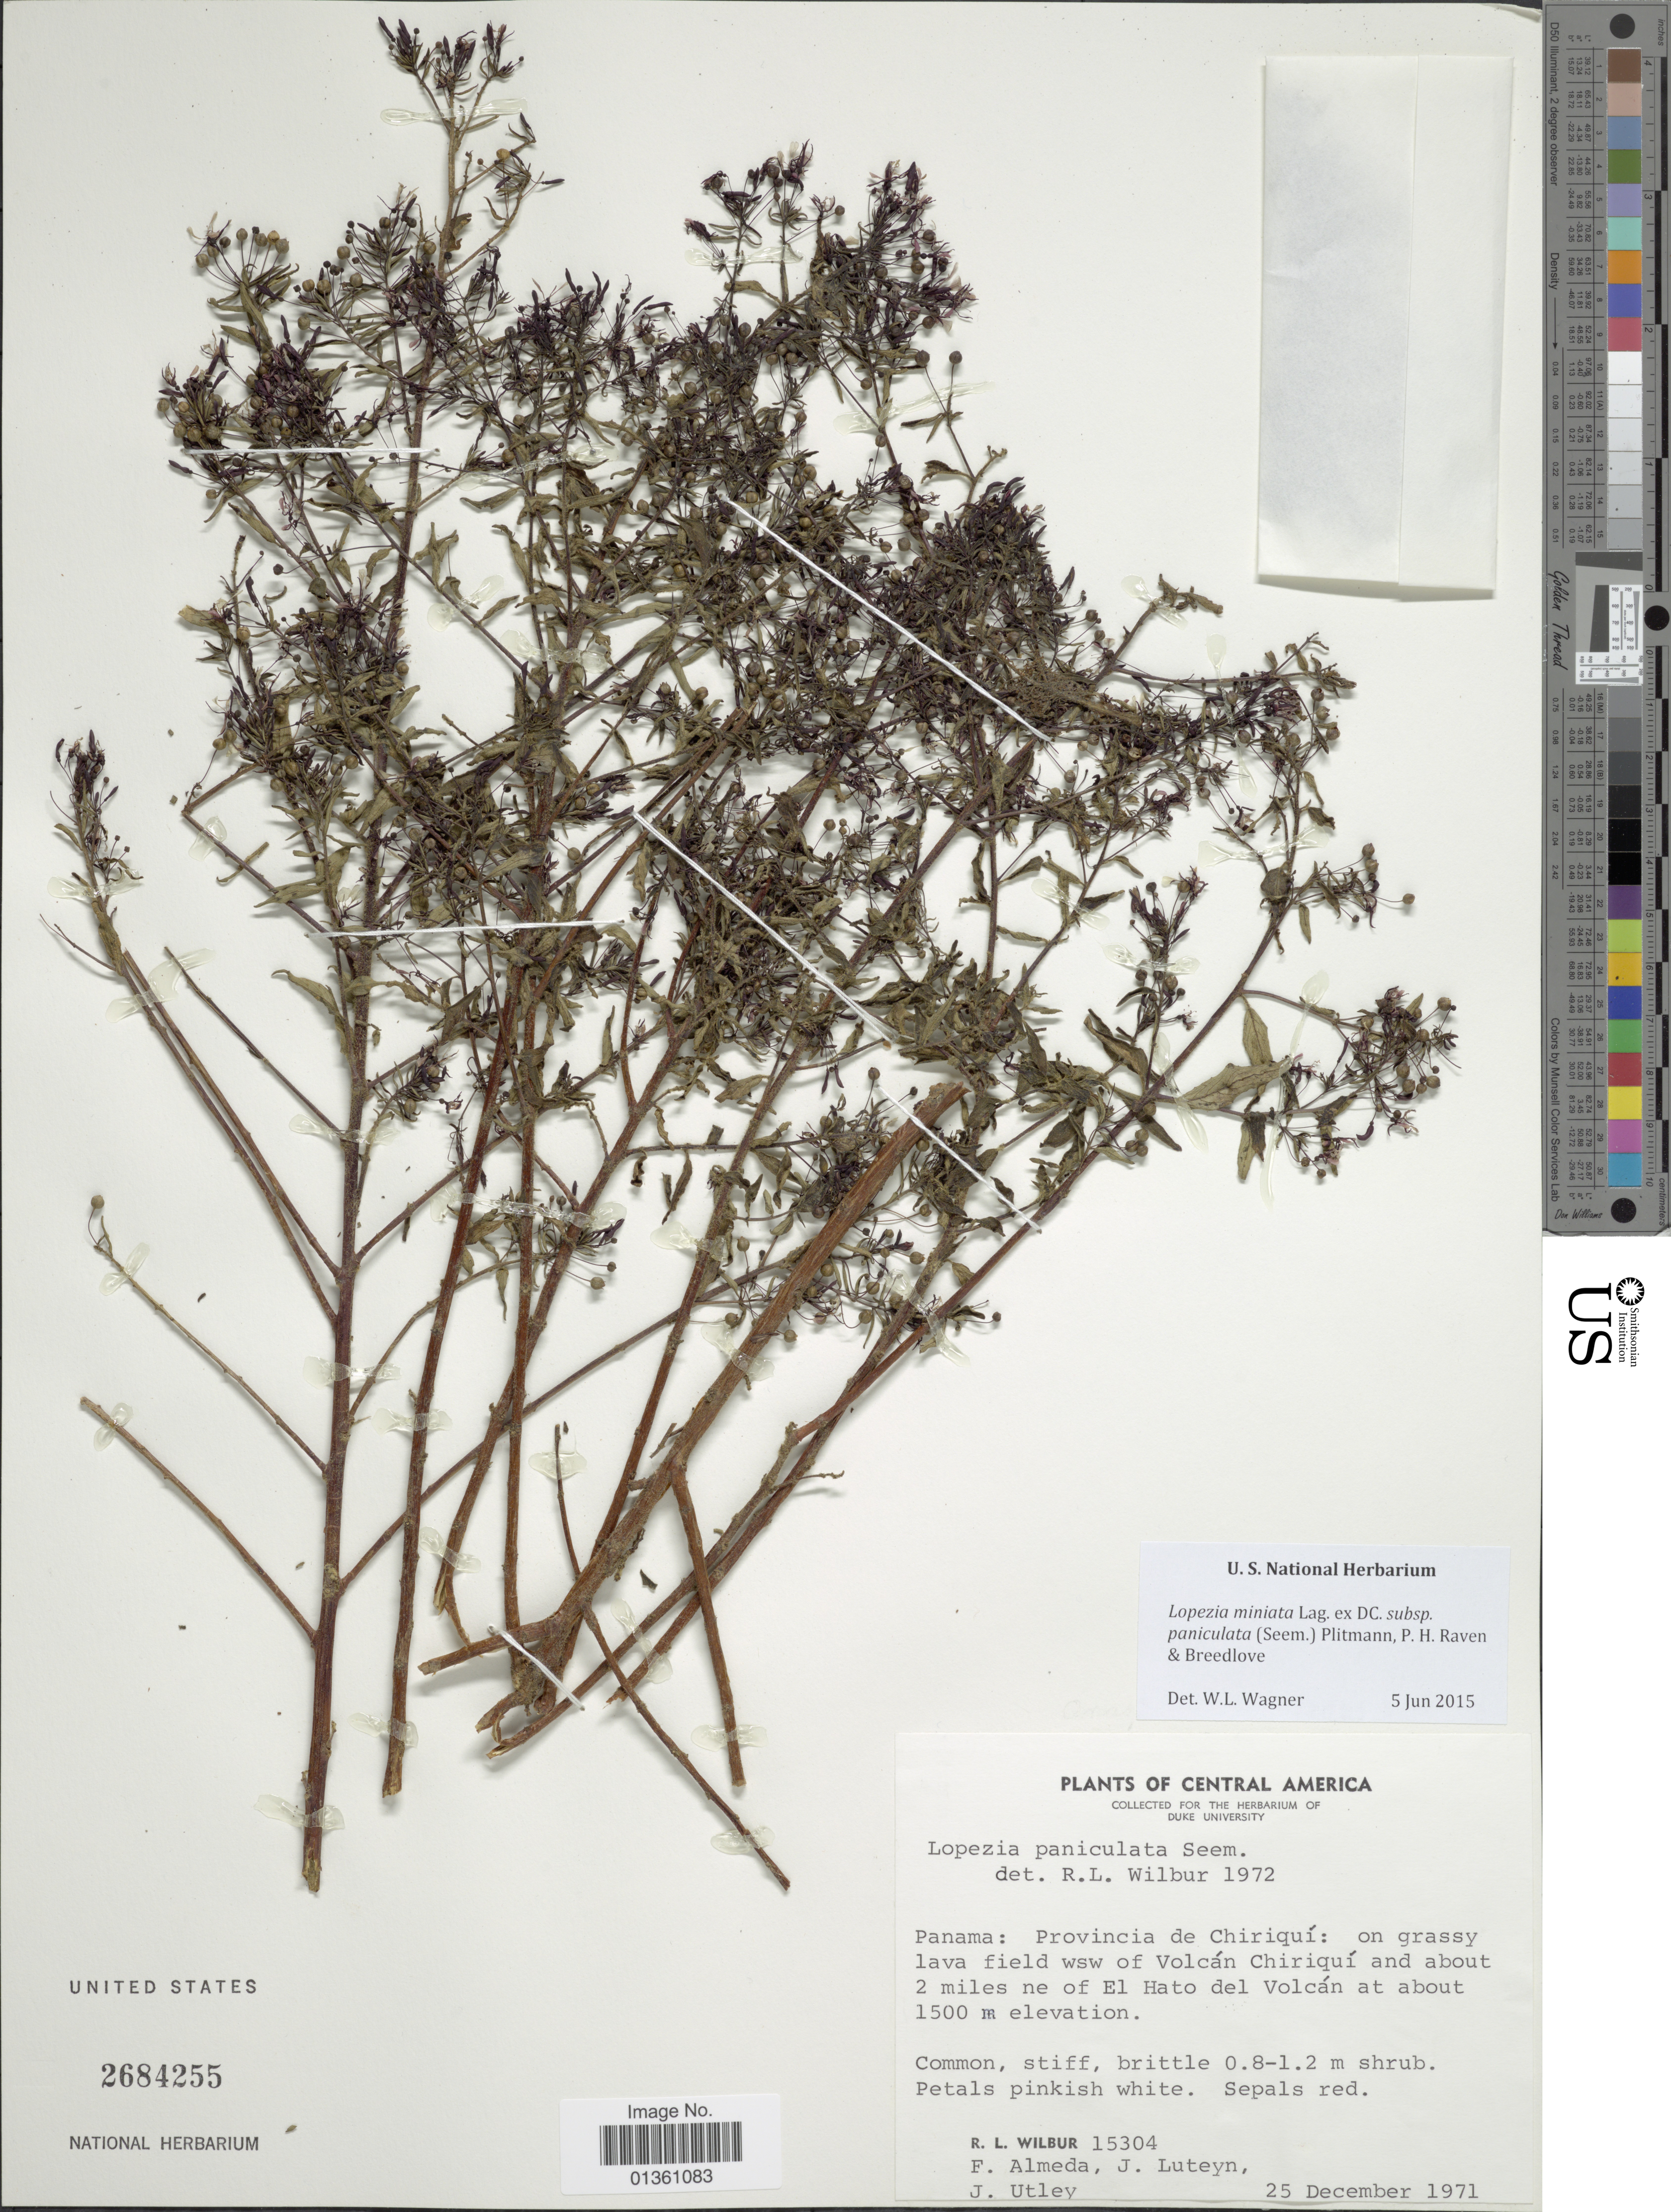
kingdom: Plantae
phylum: Tracheophyta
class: Magnoliopsida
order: Myrtales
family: Onagraceae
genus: Lopezia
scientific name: Lopezia miniata subsp. paniculata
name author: (Seem.) Plitmann et al.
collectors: R. L. Wilbur, F. Almeda, J. L. Luteyn & J. Utley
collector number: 15304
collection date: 1971-12-25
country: Panama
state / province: Chiriqui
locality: On grassy lava field wsw of Volcán Chiriquí and about 2 miles ne of El Hato del Volcán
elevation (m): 1500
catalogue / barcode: US 2684255